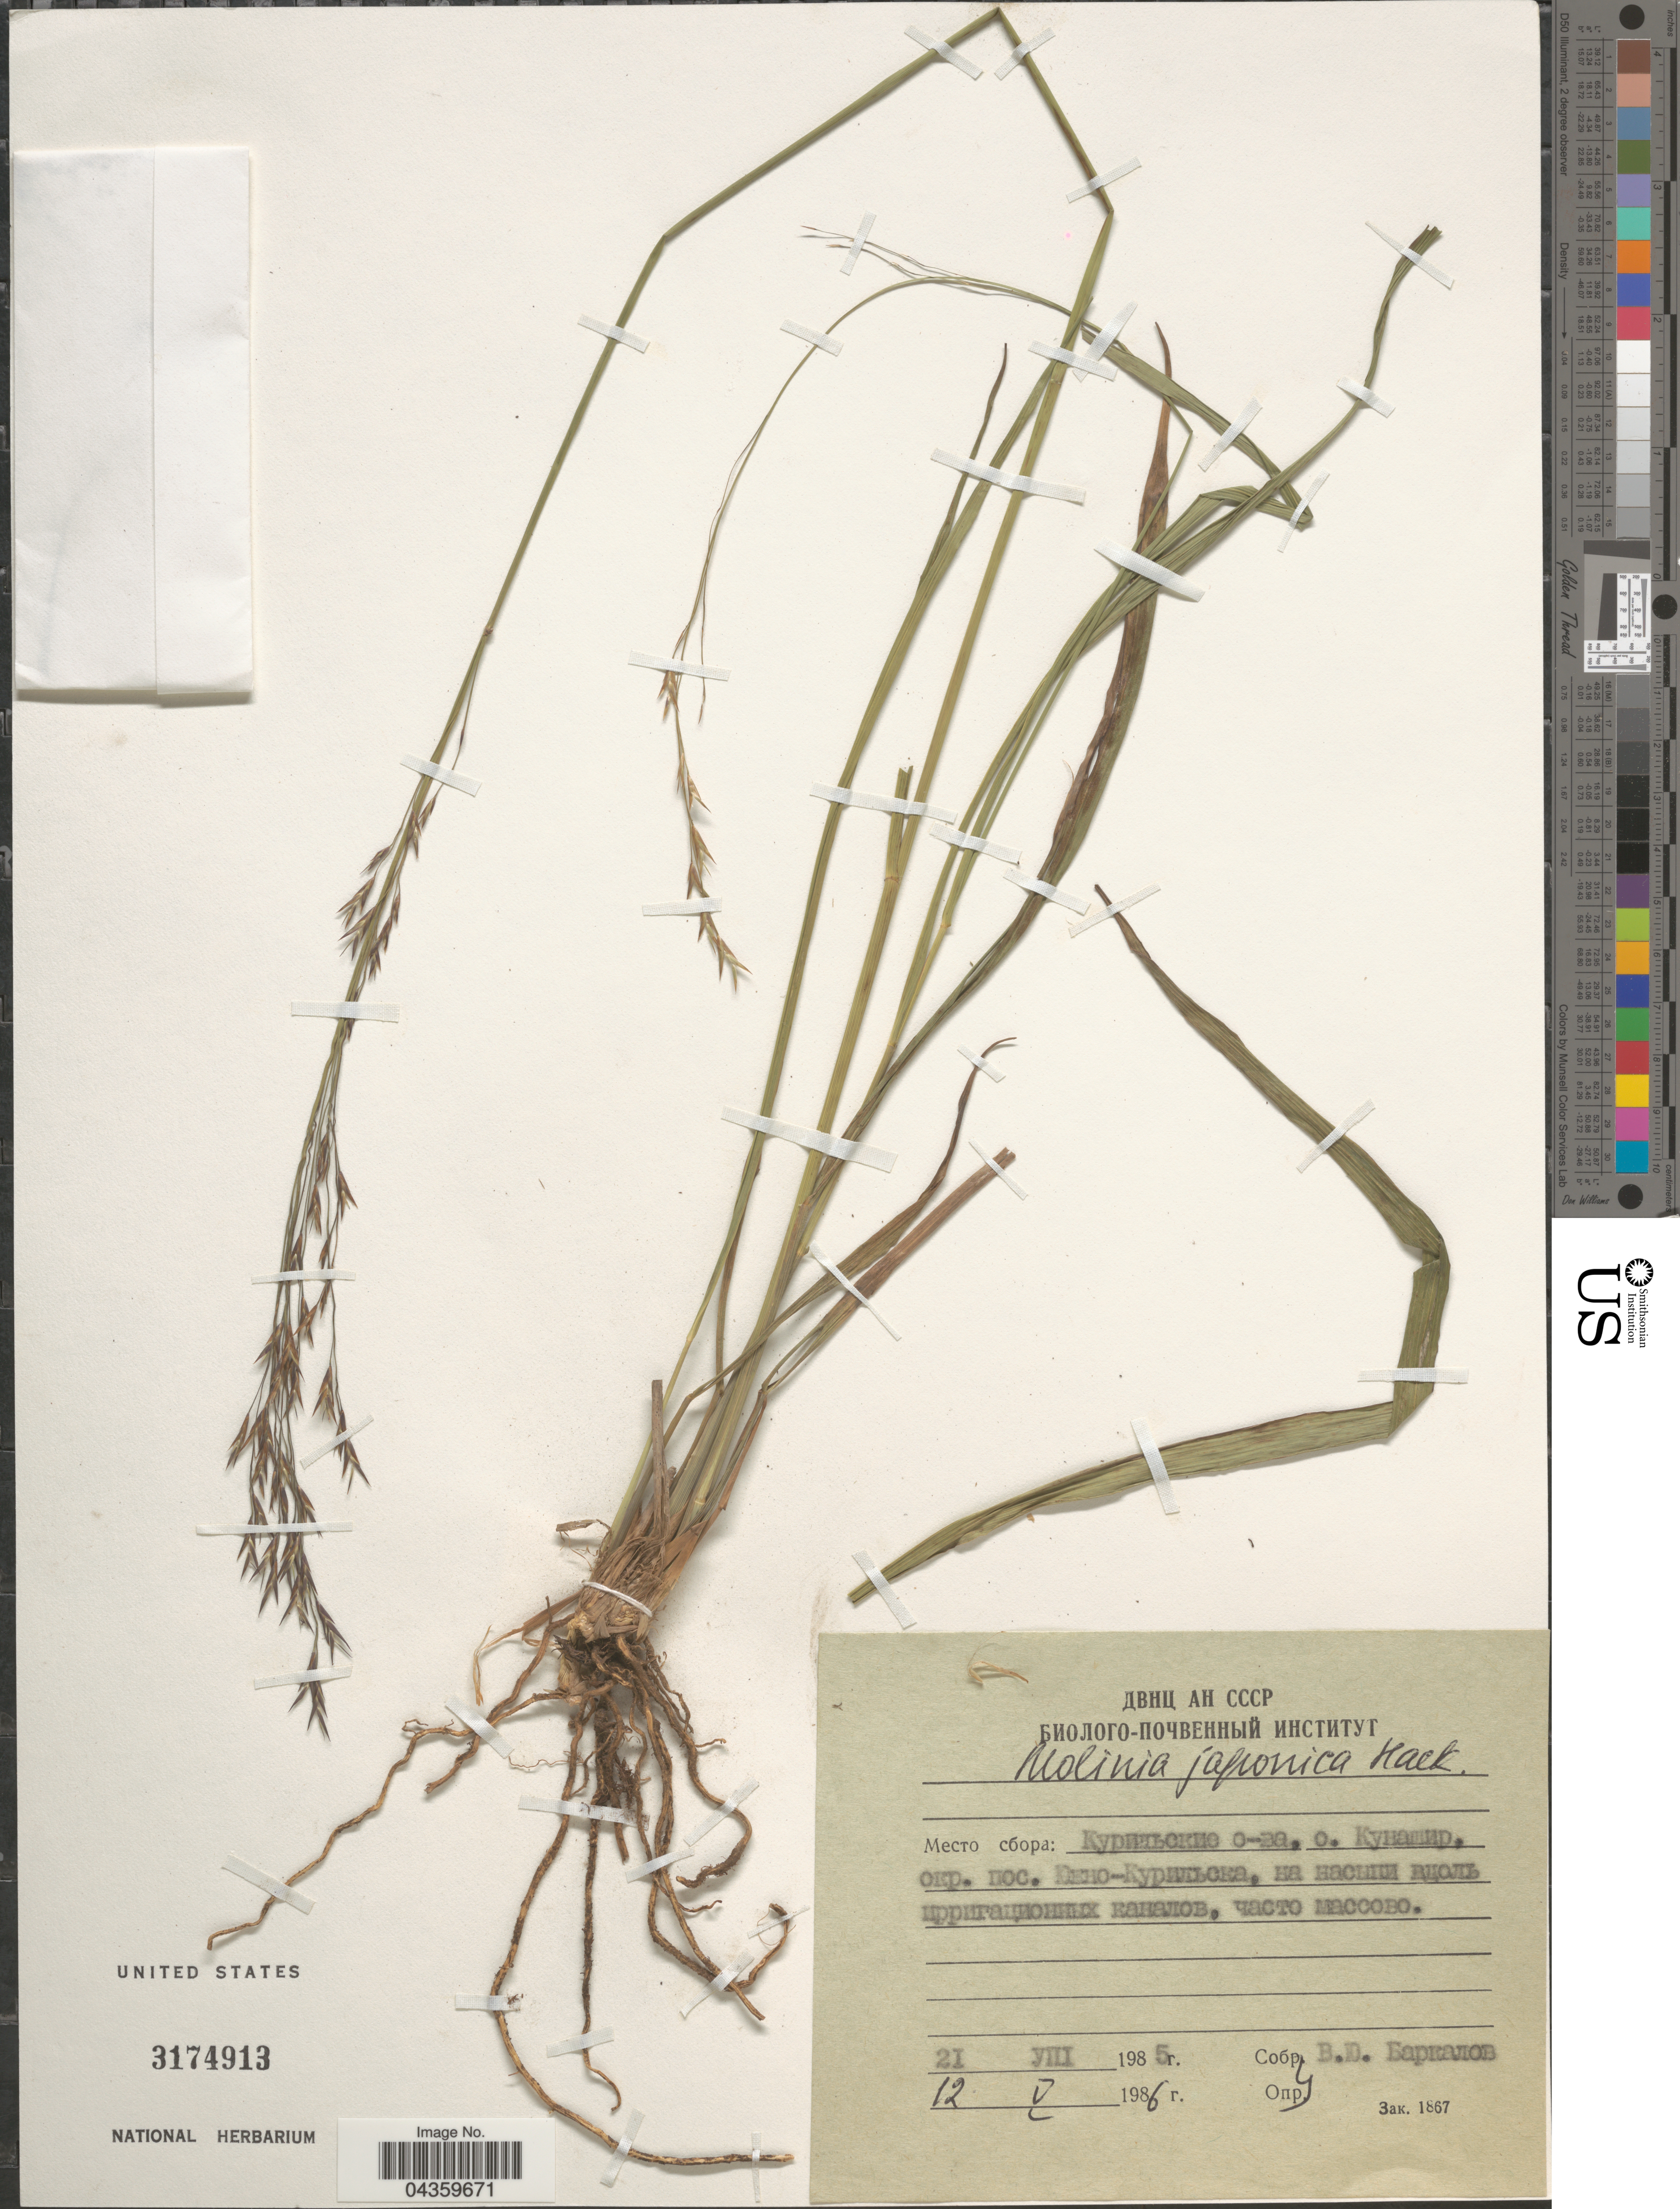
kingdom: Plantae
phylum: Tracheophyta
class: Liliopsida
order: Poales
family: Poaceae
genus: Molinia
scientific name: Molinia japonica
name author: Hack.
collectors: V. Barkalov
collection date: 1985-08-21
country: Russian Federation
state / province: Sakhalin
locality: Kuril Islands, Kunashir Island, vicinity of Yuzhno-Kurilsk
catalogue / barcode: US 3174913